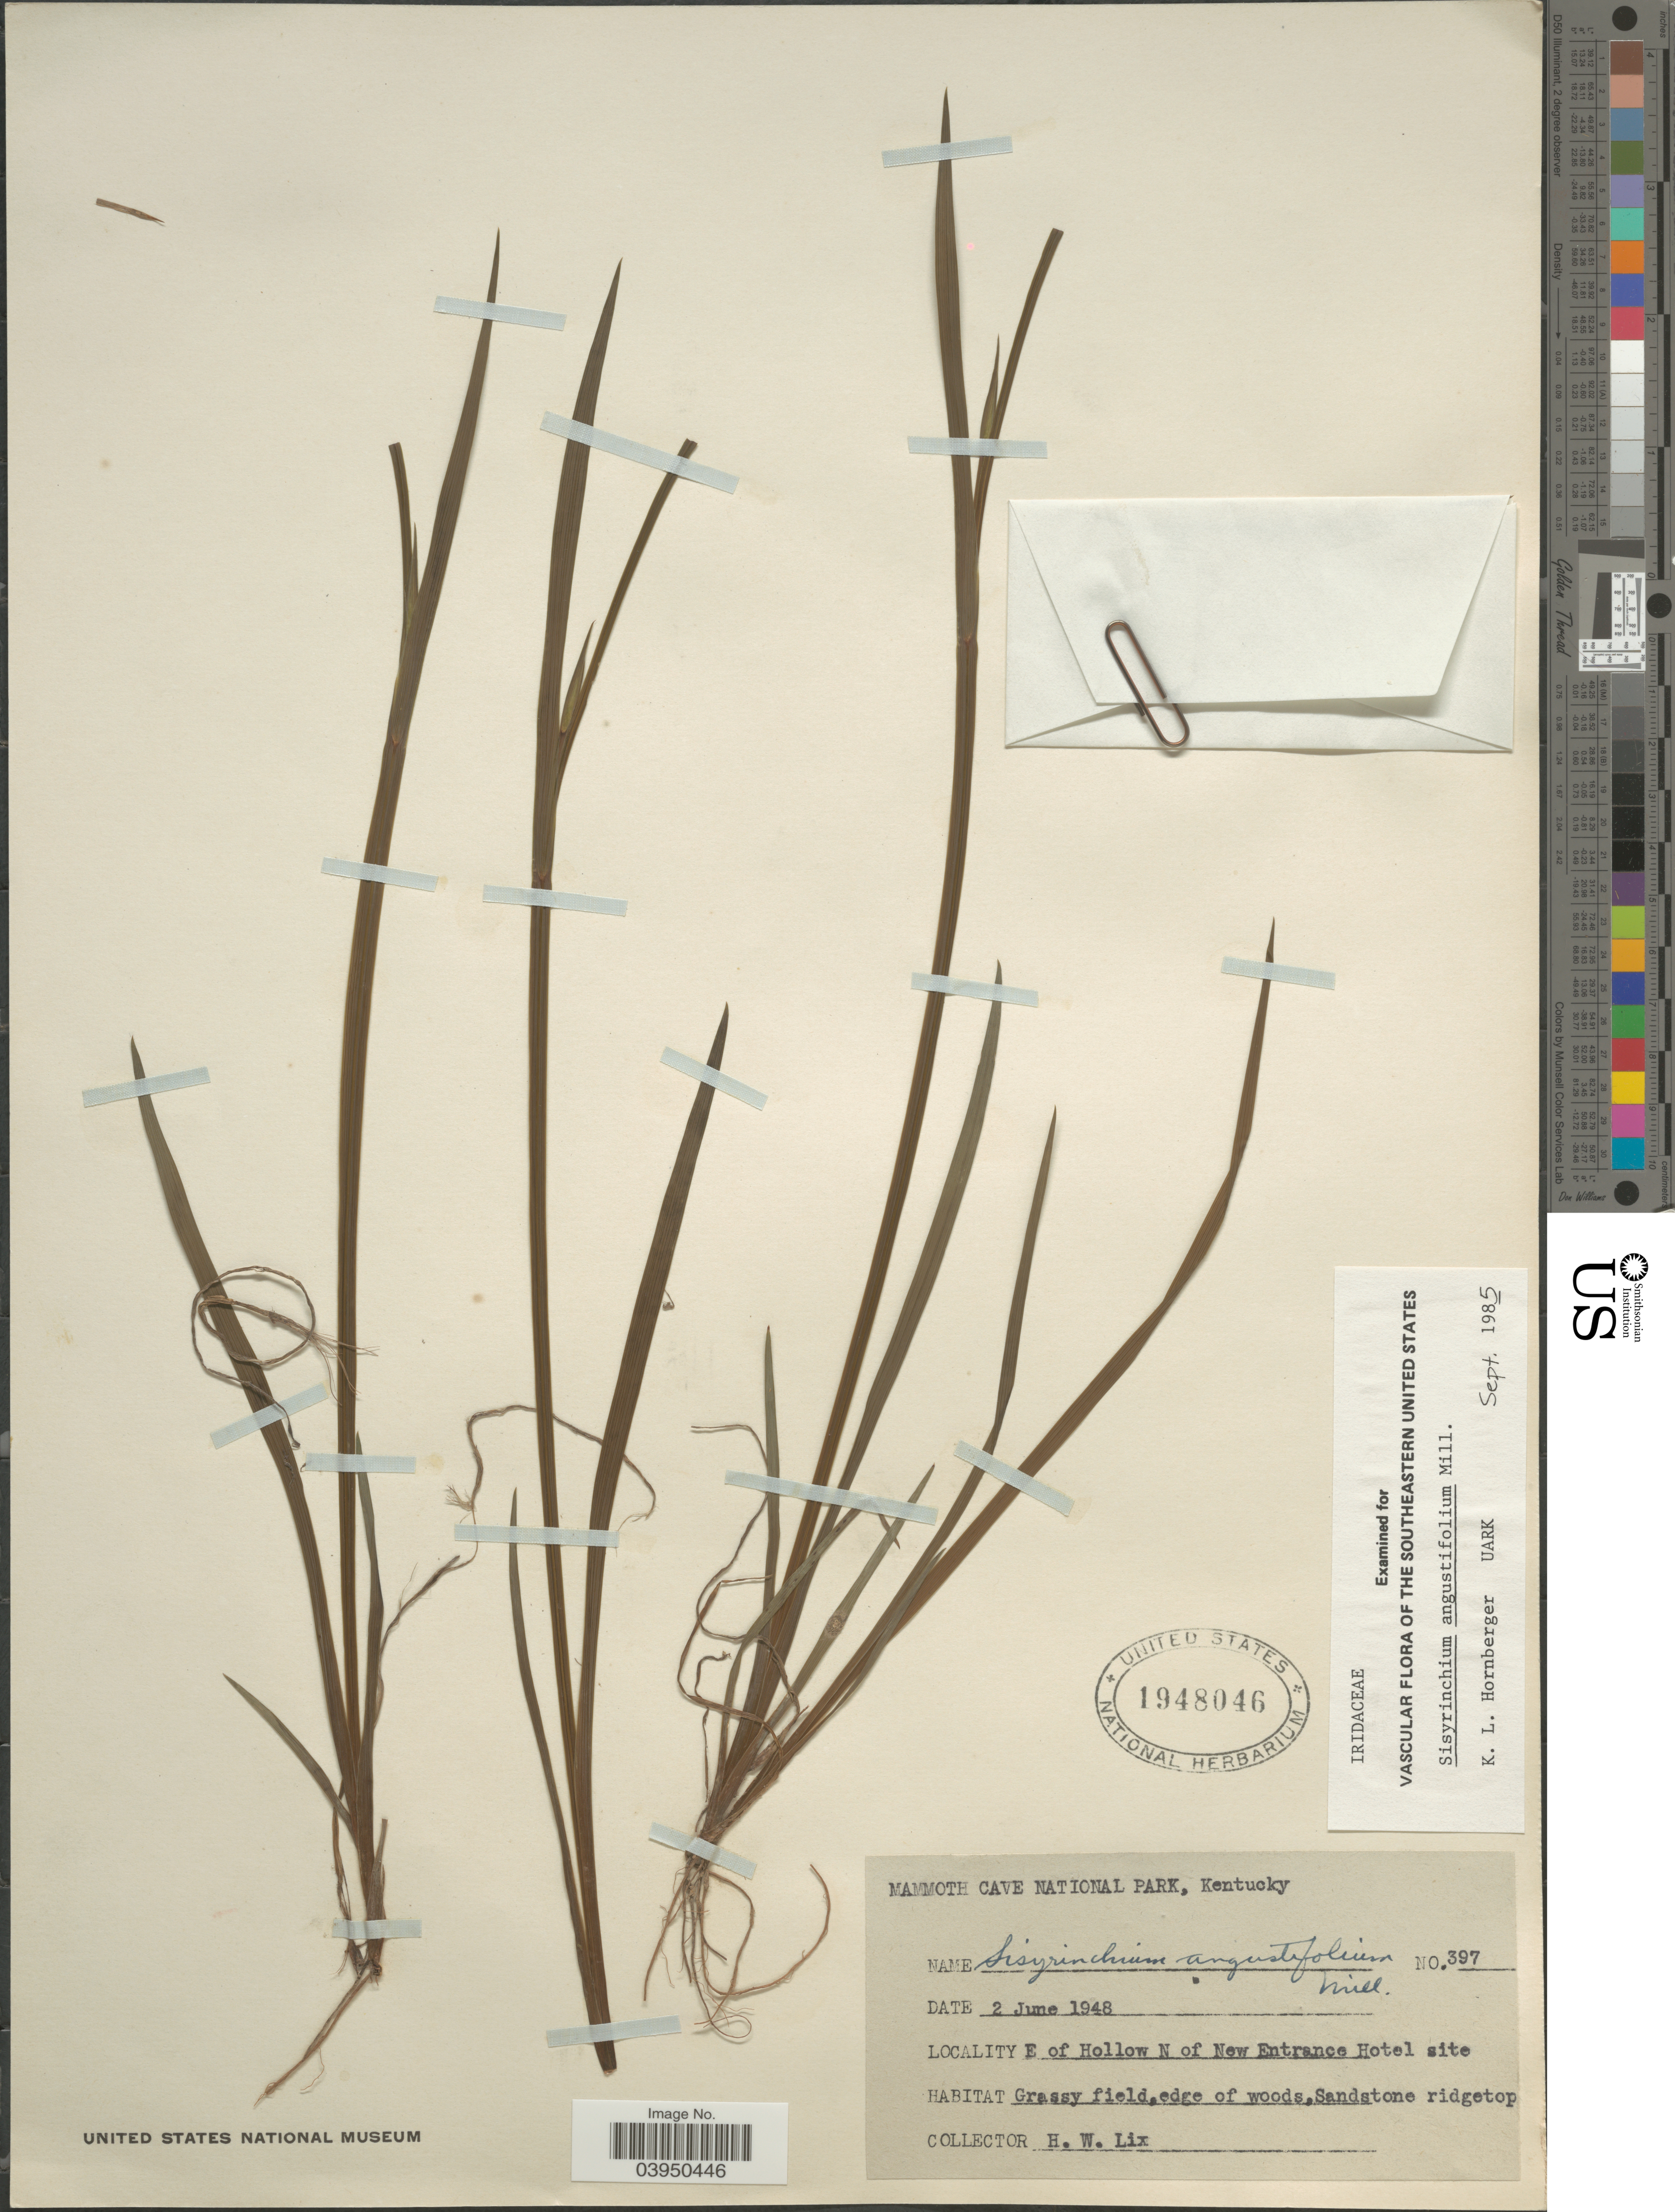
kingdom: Plantae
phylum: Tracheophyta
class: Liliopsida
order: Asparagales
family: Iridaceae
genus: Sisyrinchium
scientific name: Sisyrinchium angustifolium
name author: Mill.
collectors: H. W. Lix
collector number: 397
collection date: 1948-06-02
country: United States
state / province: Kentucky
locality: Mammoth Cave National Park. E of Hollow N of New Entrance Hotel site.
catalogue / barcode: US 1948046